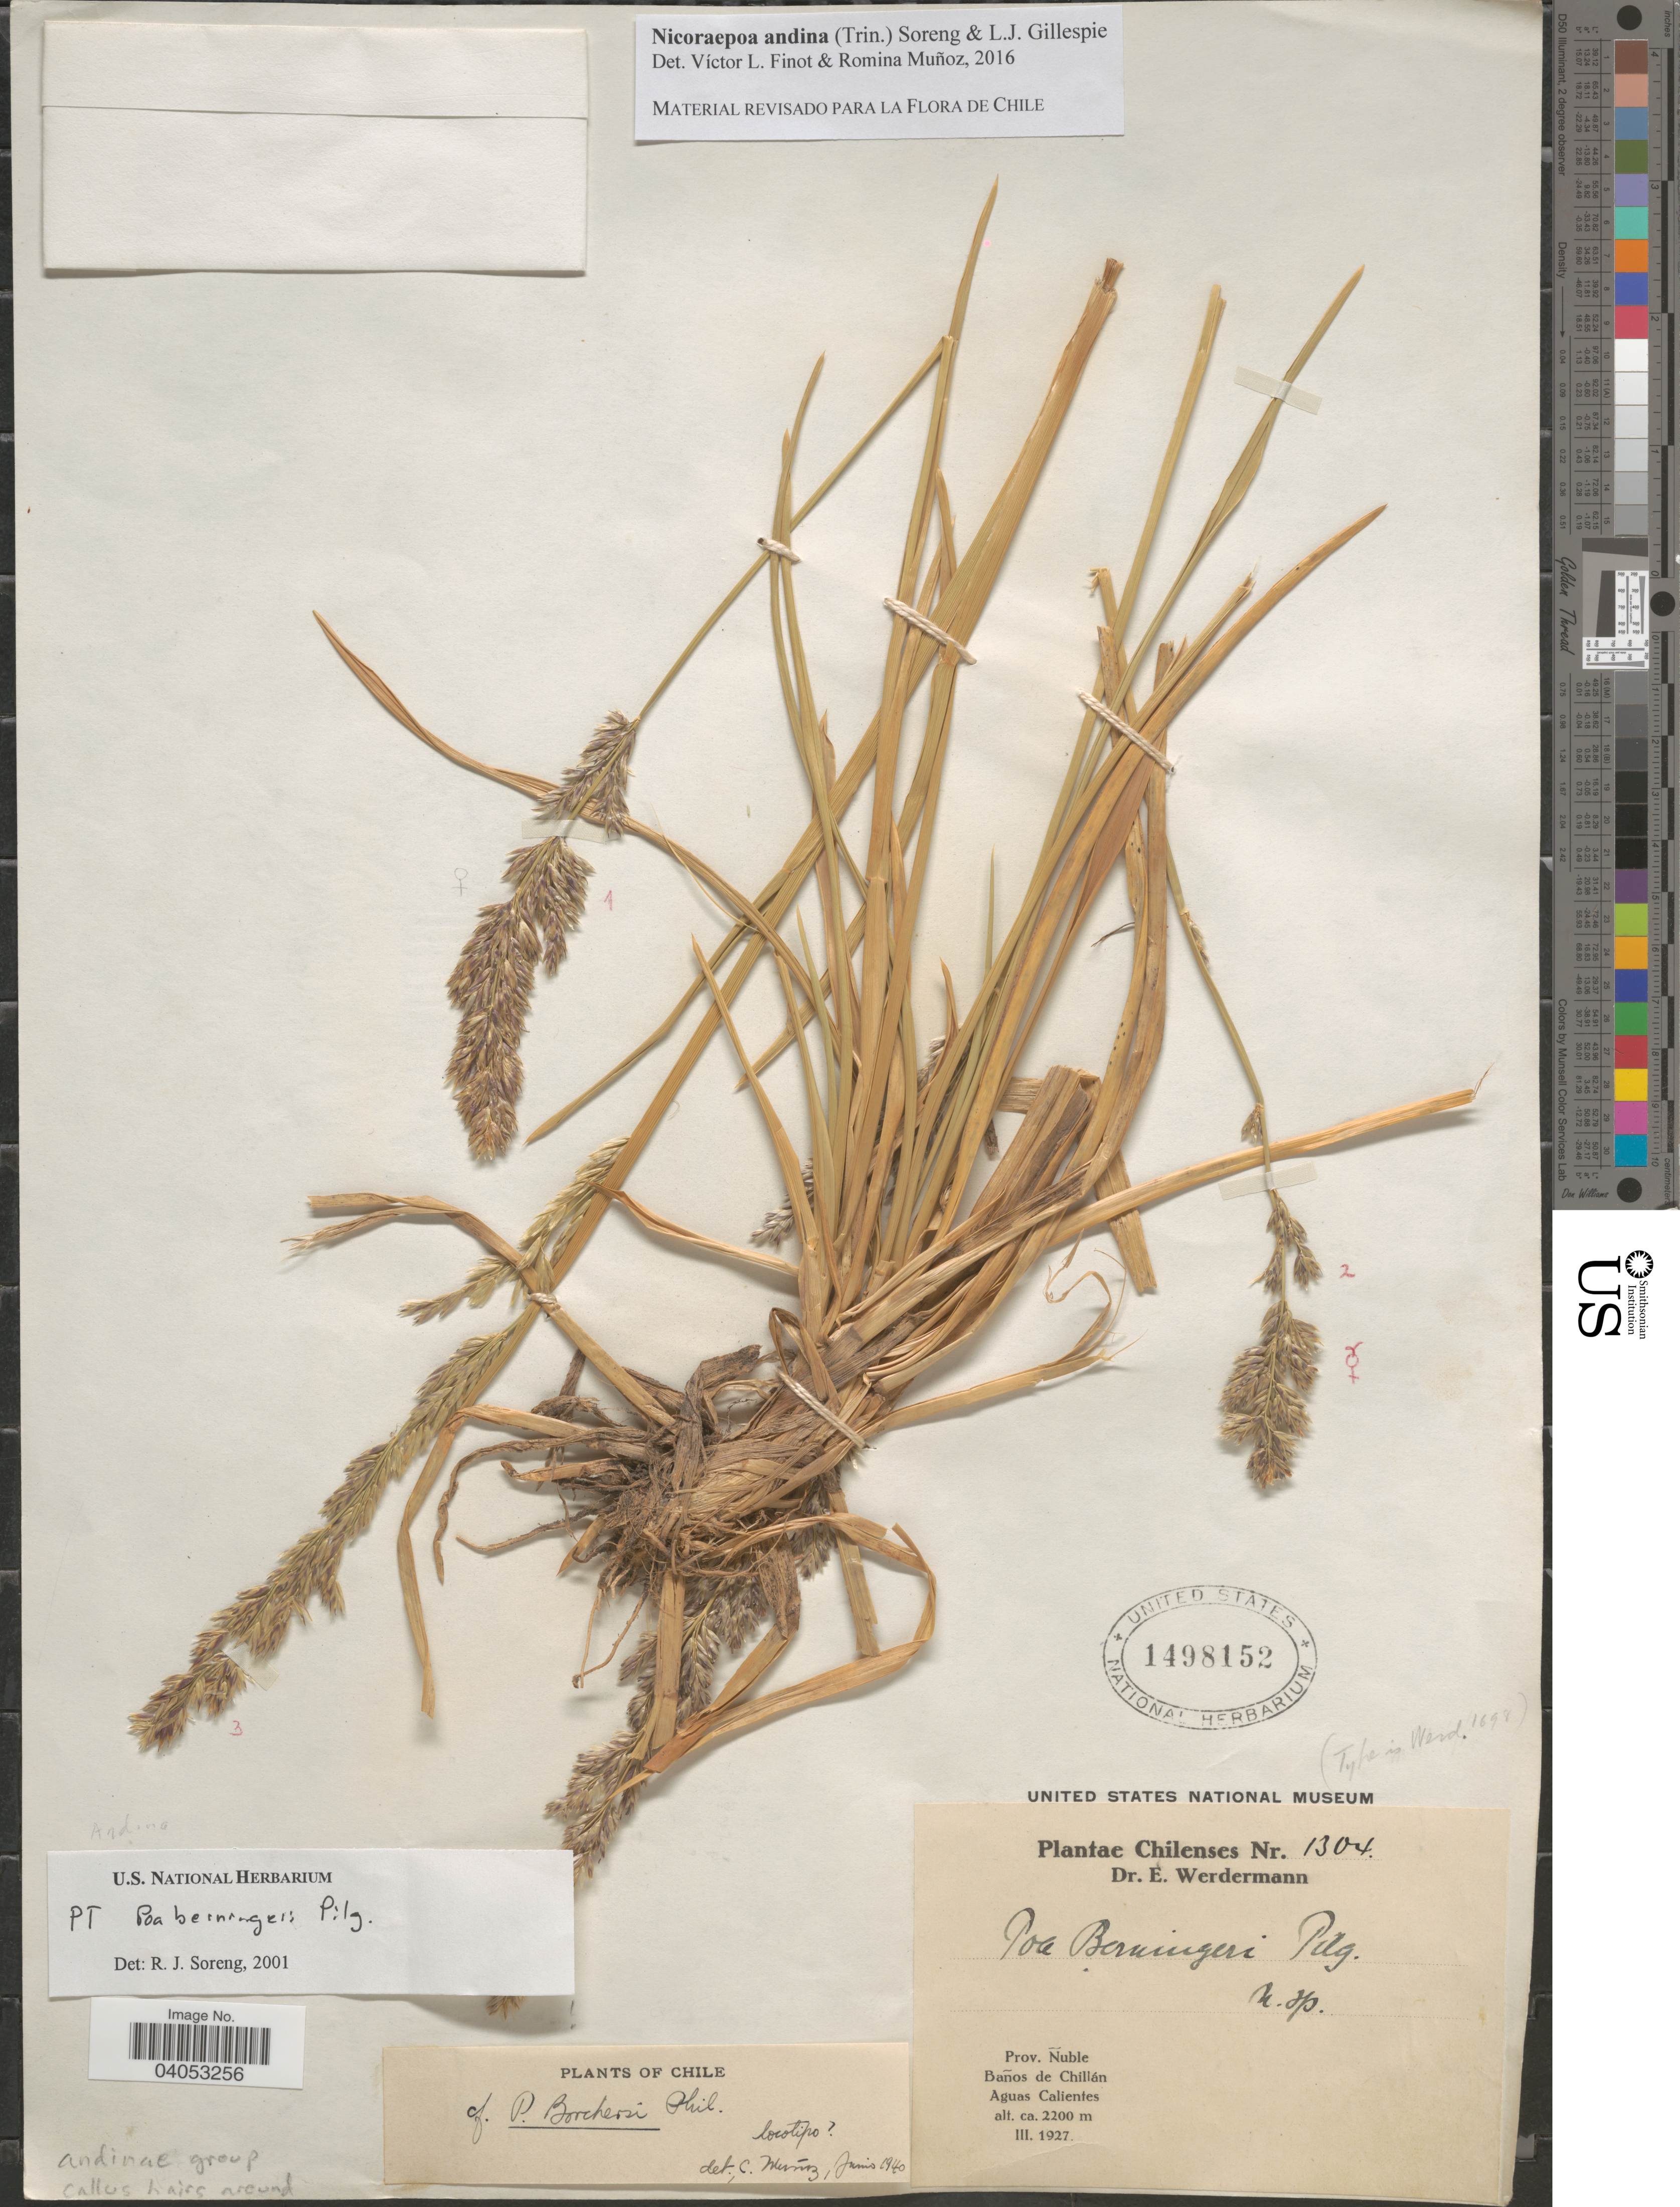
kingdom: Plantae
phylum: Tracheophyta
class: Liliopsida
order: Poales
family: Poaceae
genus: Nicoraepoa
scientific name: Nicoraepoa andina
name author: (Trin.) Soreng & L.J. Gillespie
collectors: E. Werdermann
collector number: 1304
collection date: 1927-03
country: Chile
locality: Prov. Ñuble. Baños de Chillán. Aguas Calientes.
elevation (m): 2200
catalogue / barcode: US 1498152